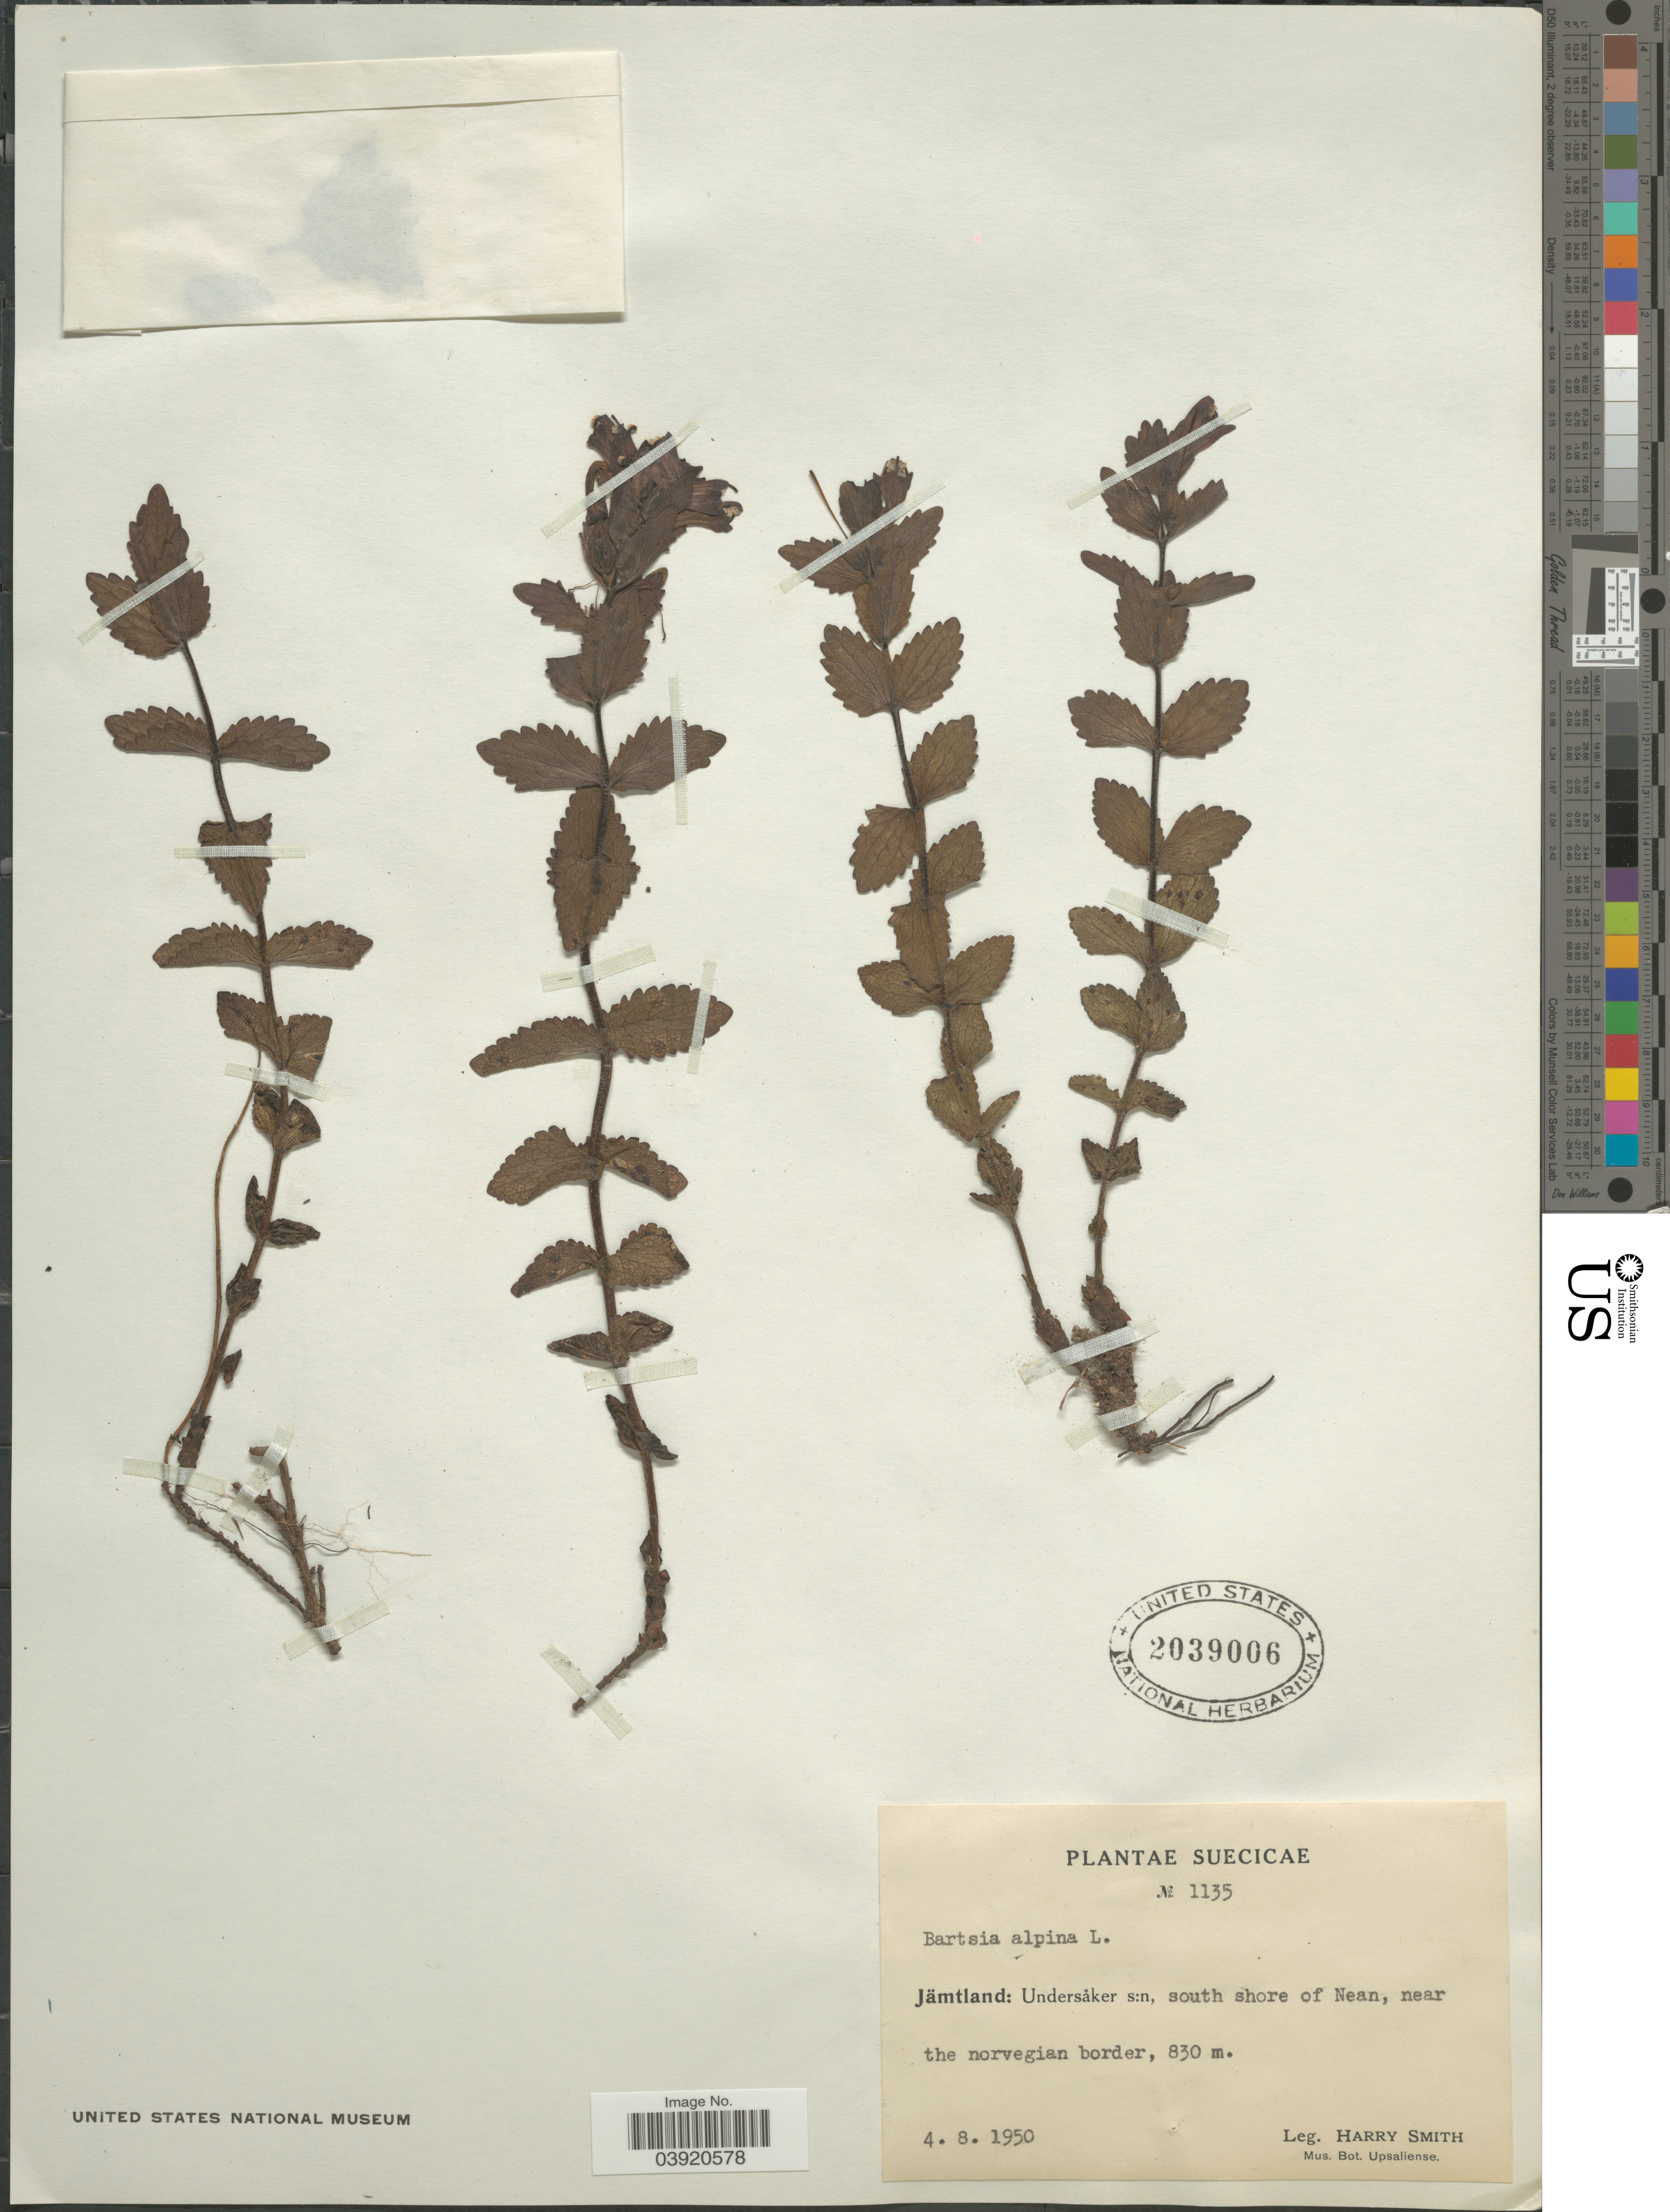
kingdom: Plantae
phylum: Tracheophyta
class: Magnoliopsida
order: Lamiales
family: Orobanchaceae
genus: Bartsia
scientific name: Bartsia alpina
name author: L.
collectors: H. Smith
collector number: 1135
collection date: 1950-08-04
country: Sweden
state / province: Jämtland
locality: Suecicae. Undersåker s:n south shore of Nean, near the norvegian border.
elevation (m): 830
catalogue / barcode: US 2039006